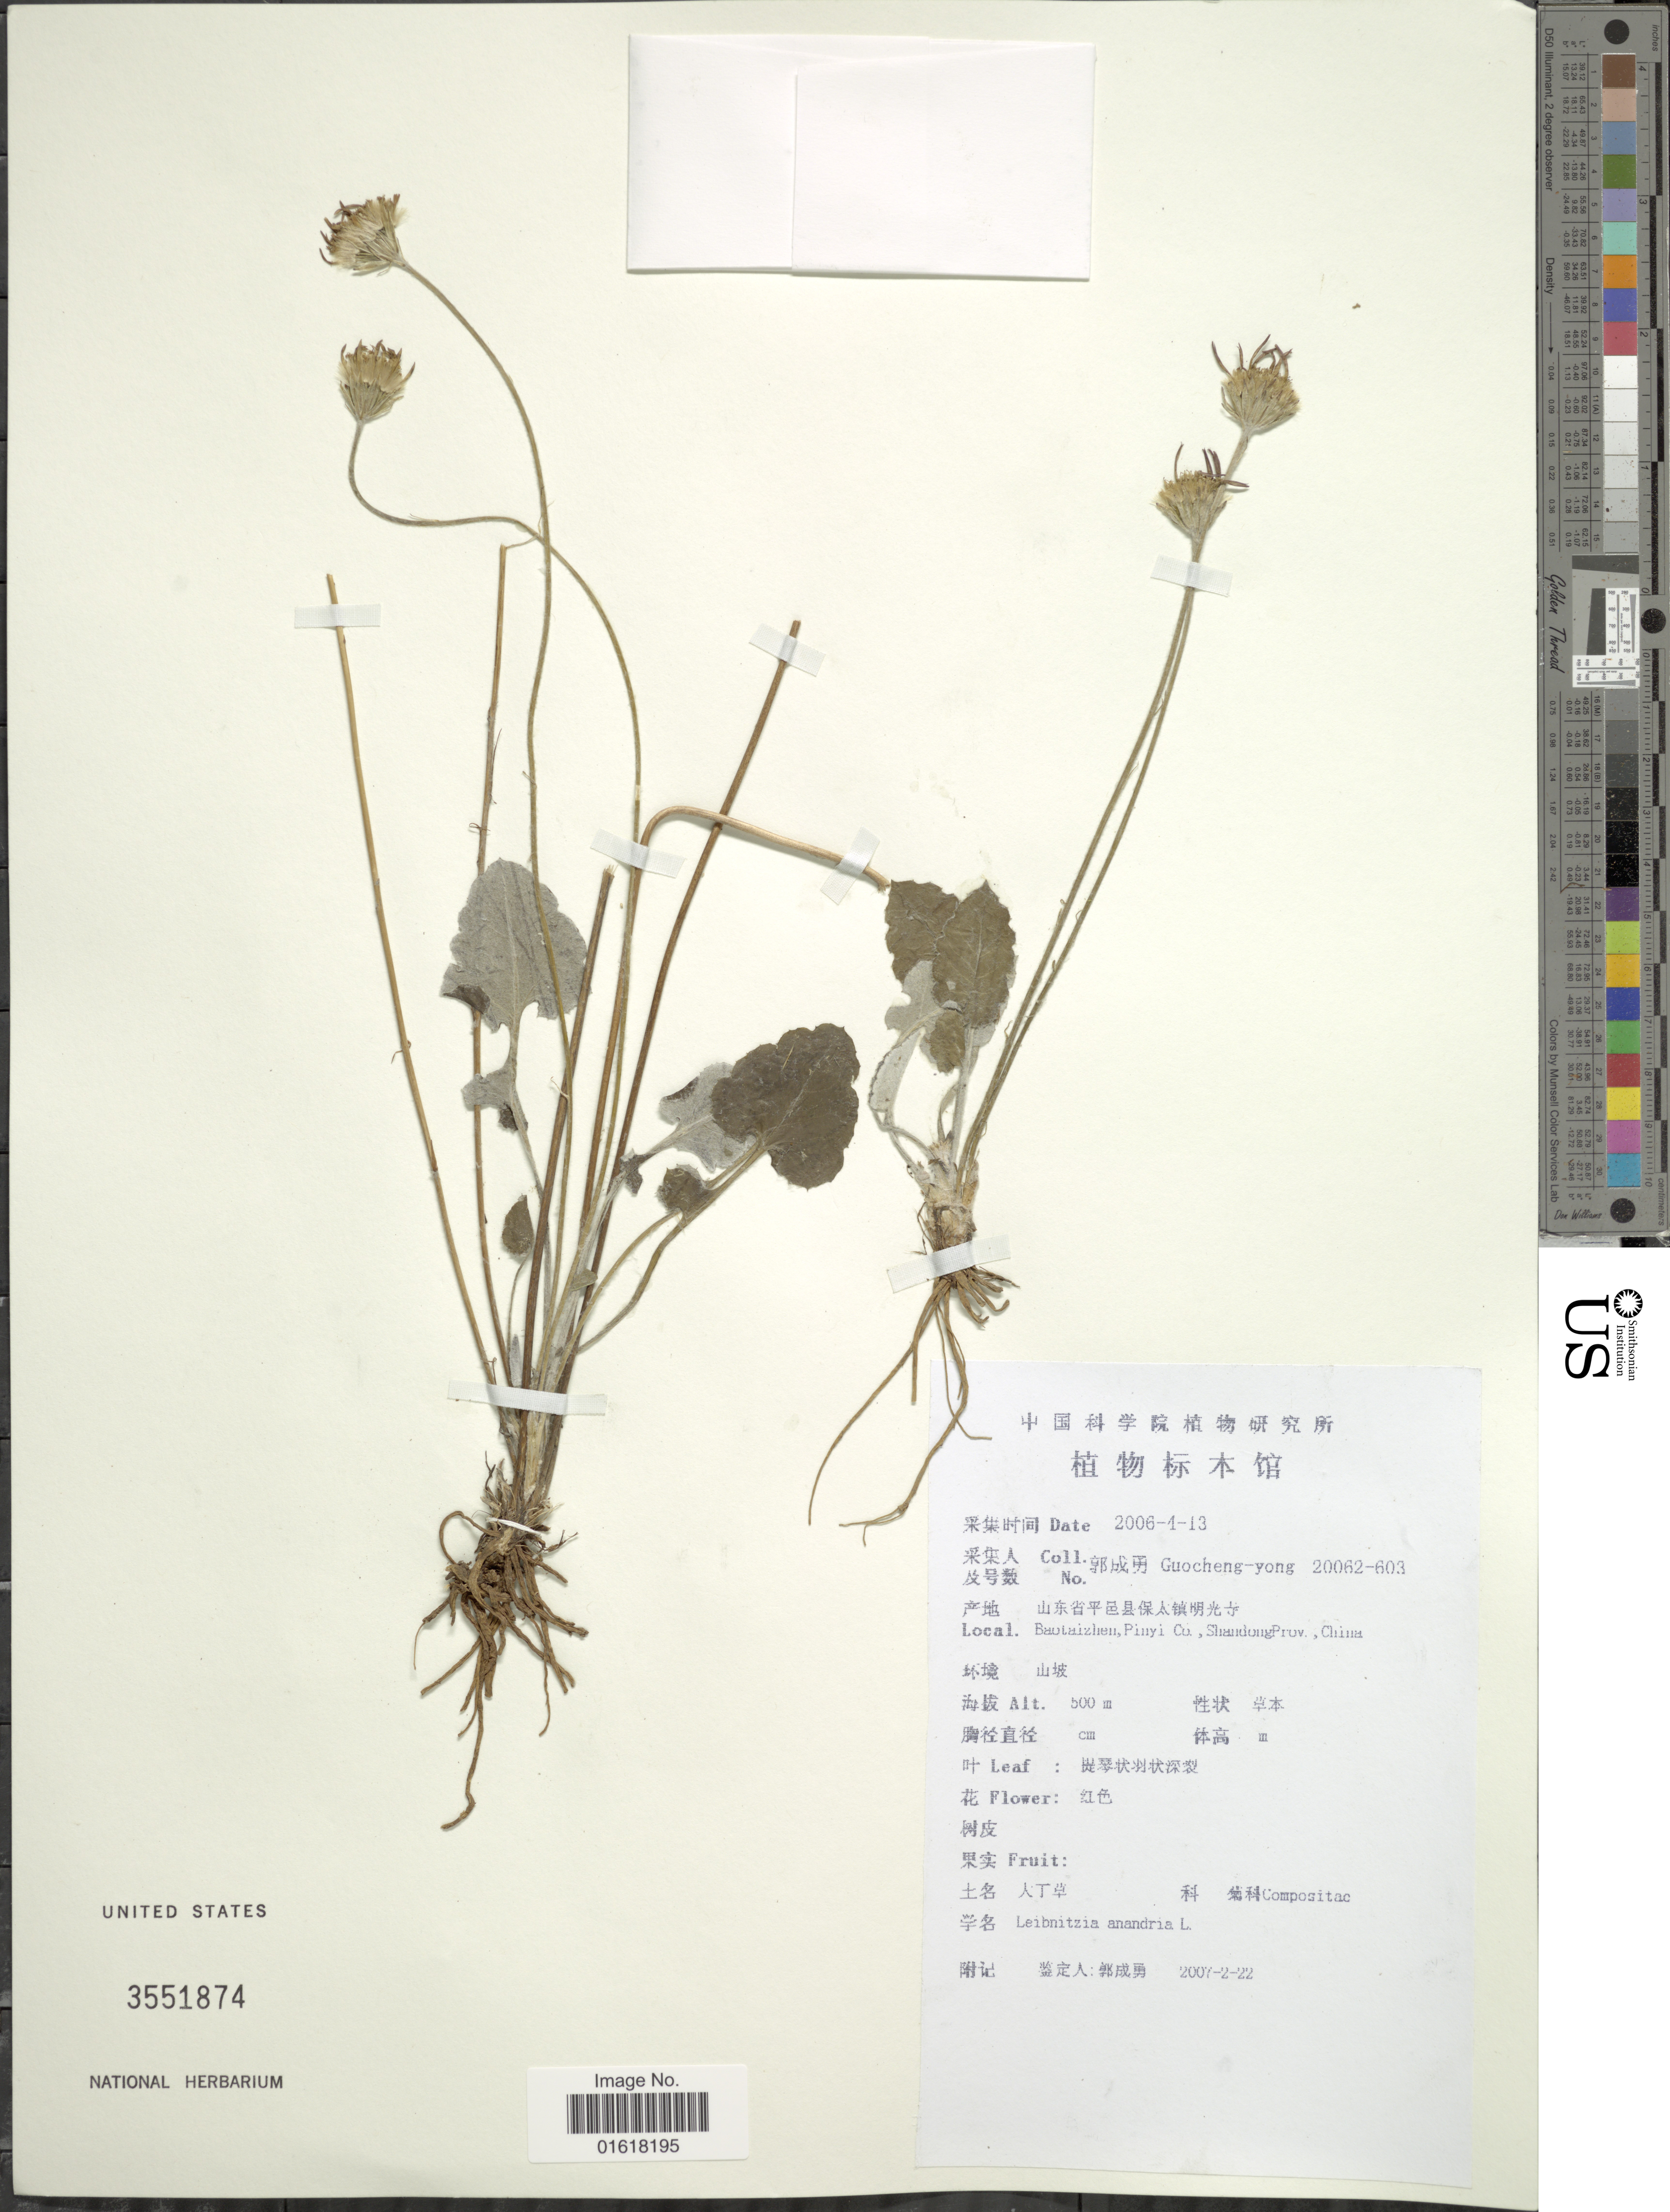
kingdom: Plantae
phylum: Tracheophyta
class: Magnoliopsida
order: Asterales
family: Asteraceae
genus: Leibnitzia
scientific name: Leibnitzia anandria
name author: (L.) Nakai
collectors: Guo cheng-yong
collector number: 20062-603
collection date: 2006-01-13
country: China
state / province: Shandong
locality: Baoiaizhen, Pinyi Co. [interpreted]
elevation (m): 500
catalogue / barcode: US 3551874